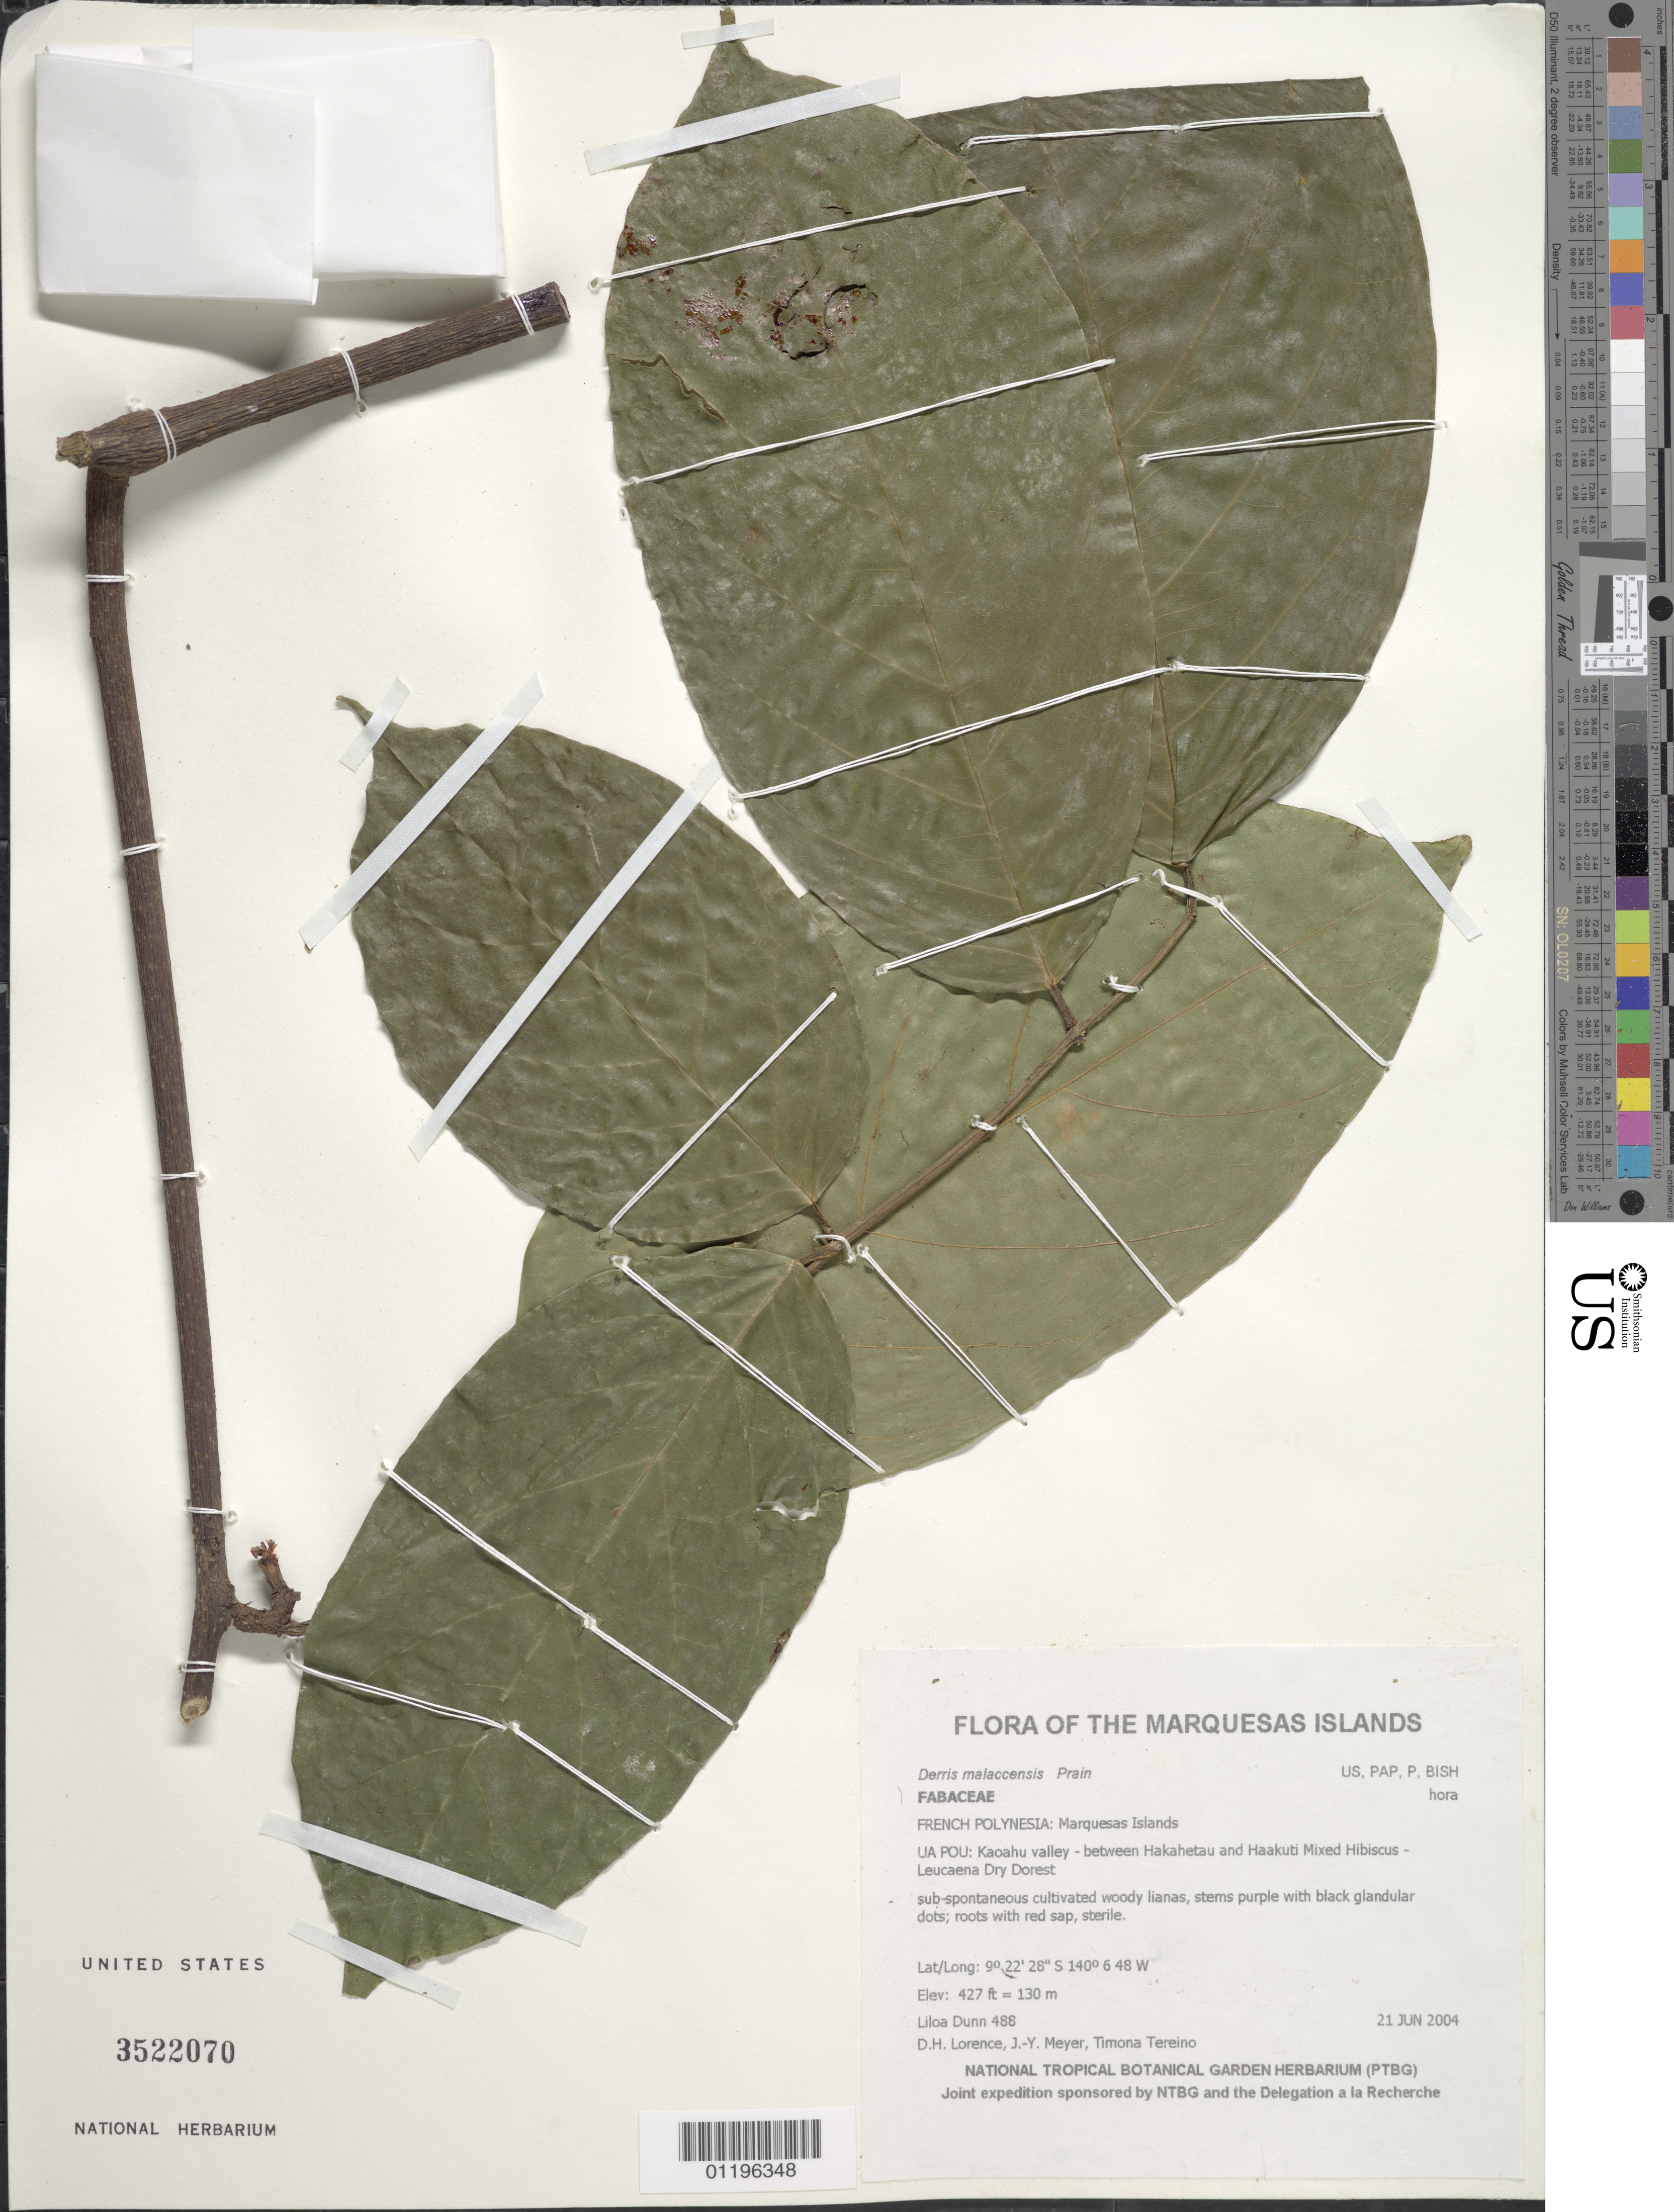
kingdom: Plantae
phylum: Tracheophyta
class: Magnoliopsida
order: Fabales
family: Fabaceae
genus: Derris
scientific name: Derris malaccensis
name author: (Benth.) Prain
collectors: L. Dunn, D. Lorence, J.-Y. Meyer & T. Tereino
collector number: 488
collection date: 2004-06-21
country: French Polynesia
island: Ua Pou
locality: Kaoahu valley: between Hakahetau and Haakuti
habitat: Mixed Hibiscus - Leucaena Dry Forest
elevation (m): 130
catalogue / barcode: US 3522070